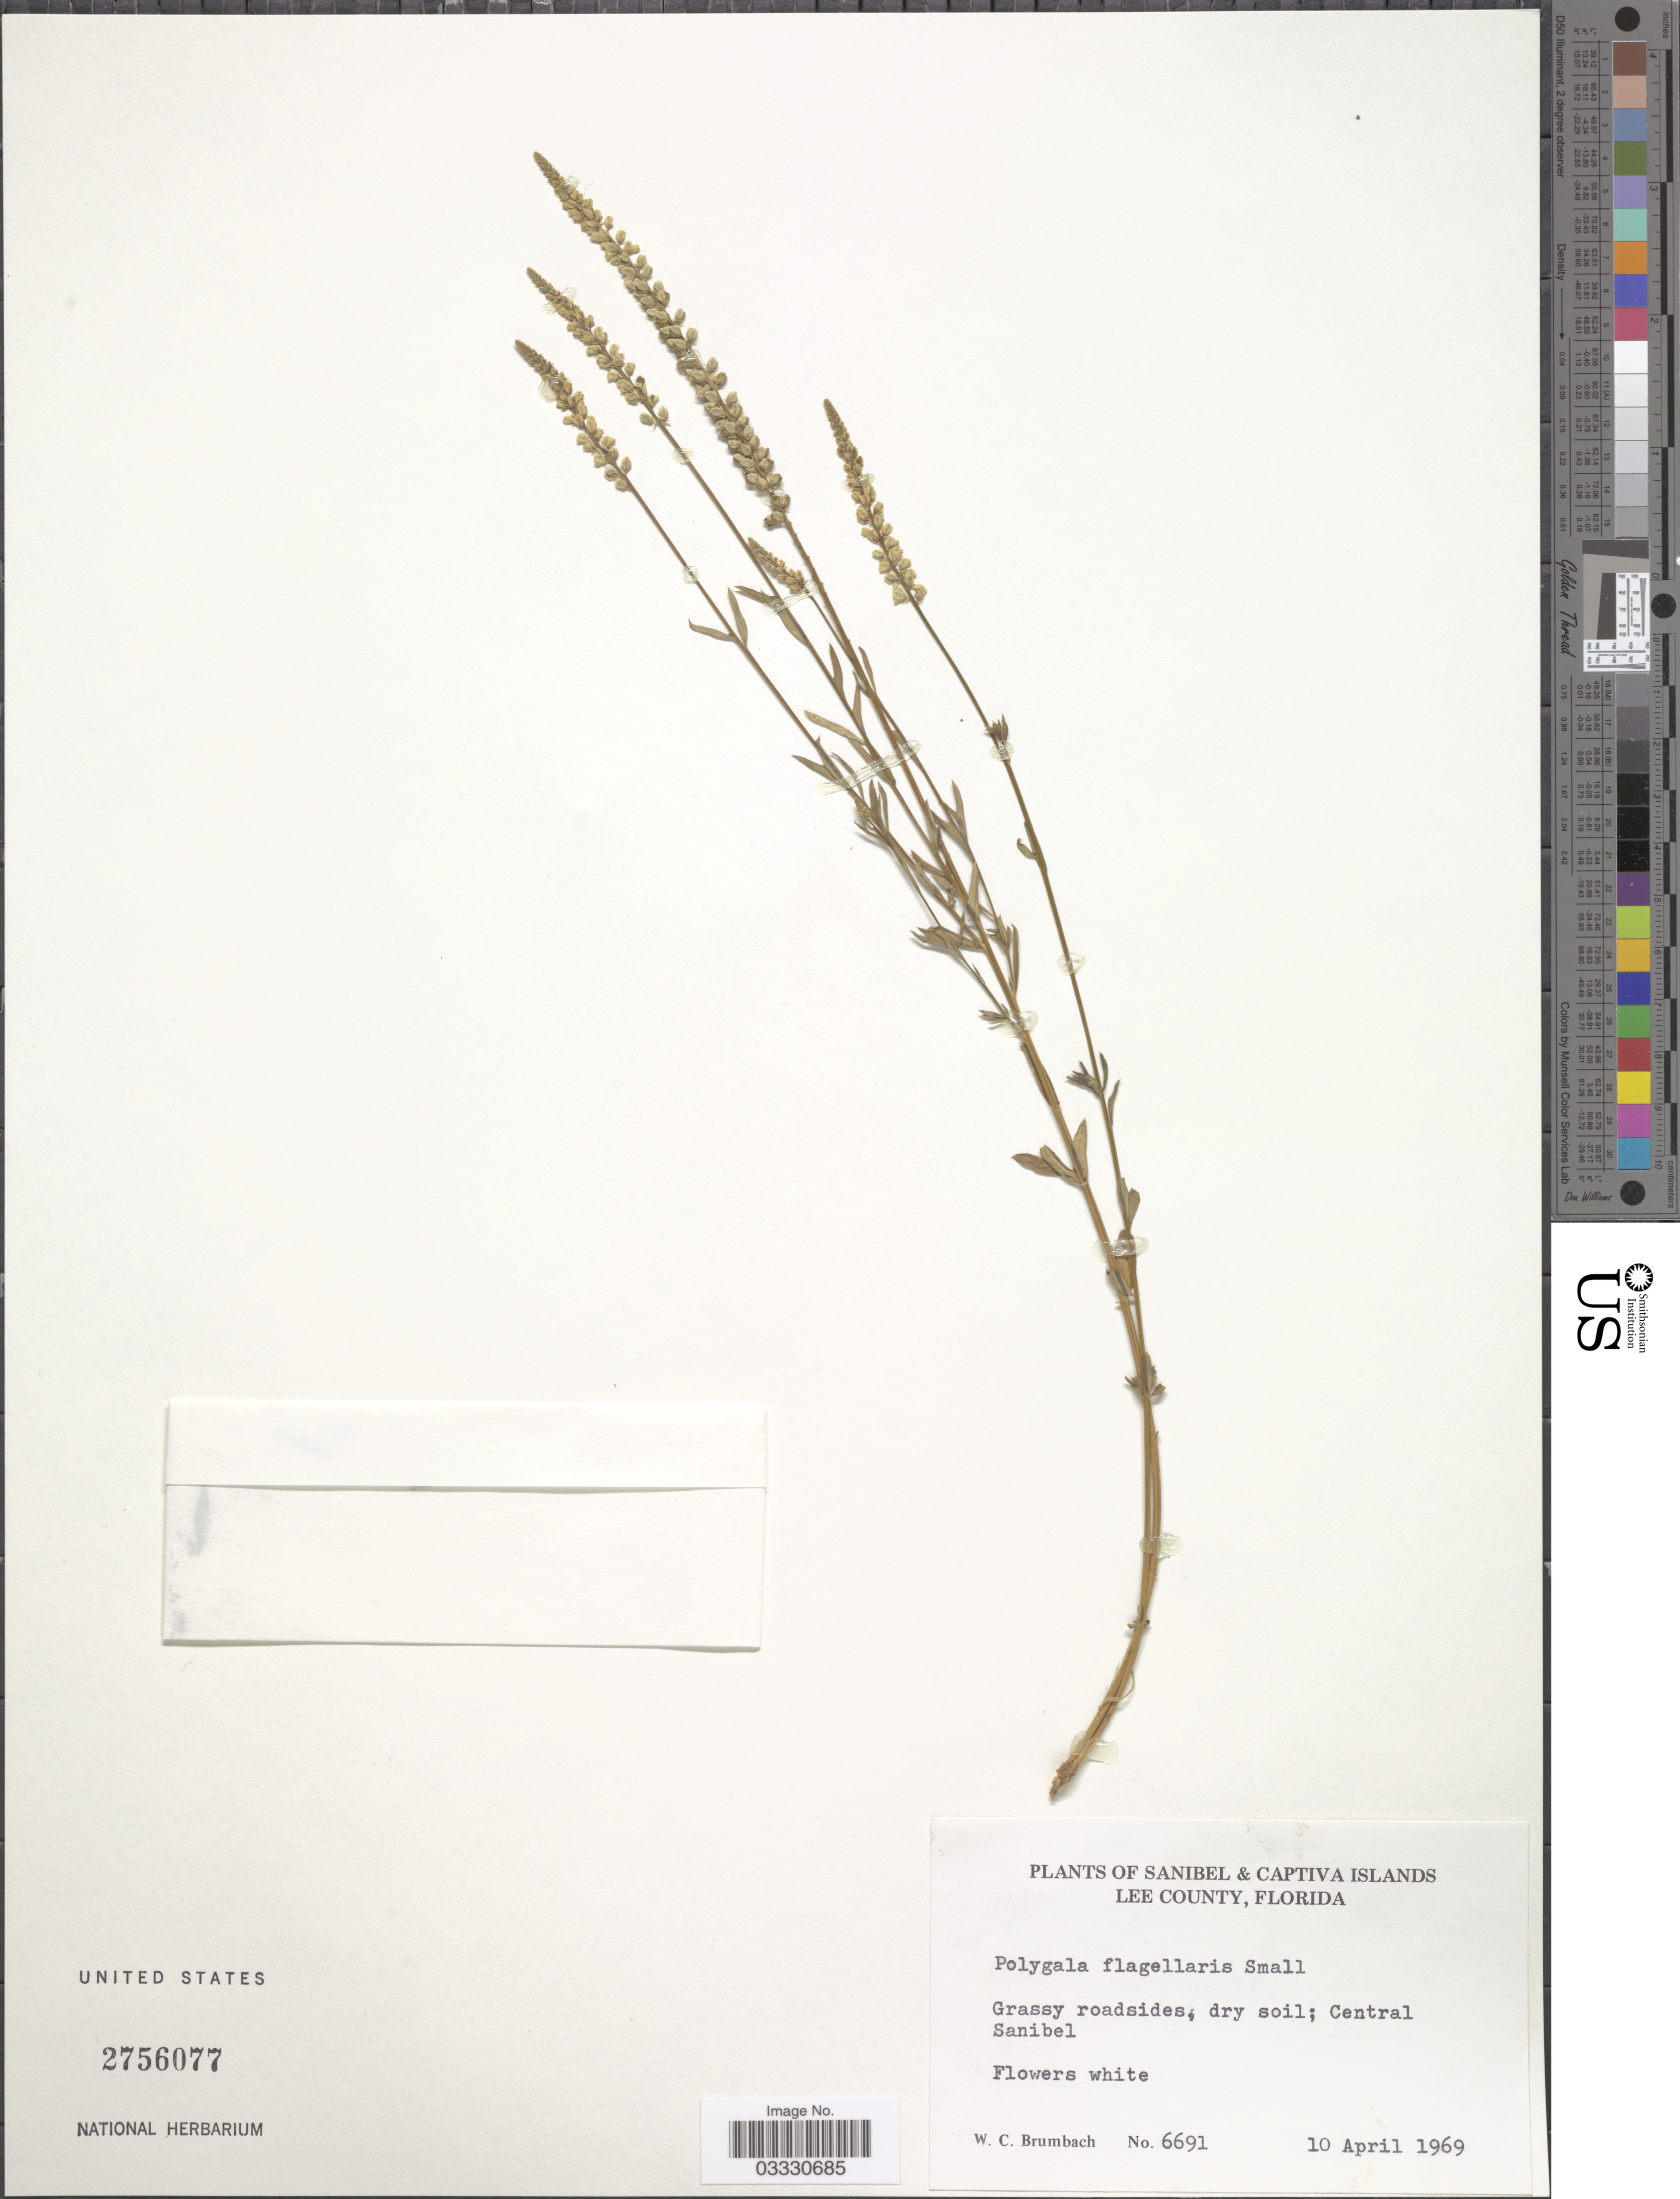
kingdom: Plantae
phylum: Tracheophyta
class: Magnoliopsida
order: Fabales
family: Polygalaceae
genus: Polygala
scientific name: Polygala flagellaris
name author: Small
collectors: W. C. Brumbach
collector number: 6691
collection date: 1969-04-10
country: United States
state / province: Florida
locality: Sanibel & Captiva Islands Lee County. Central Sanibel.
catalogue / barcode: US 2756077